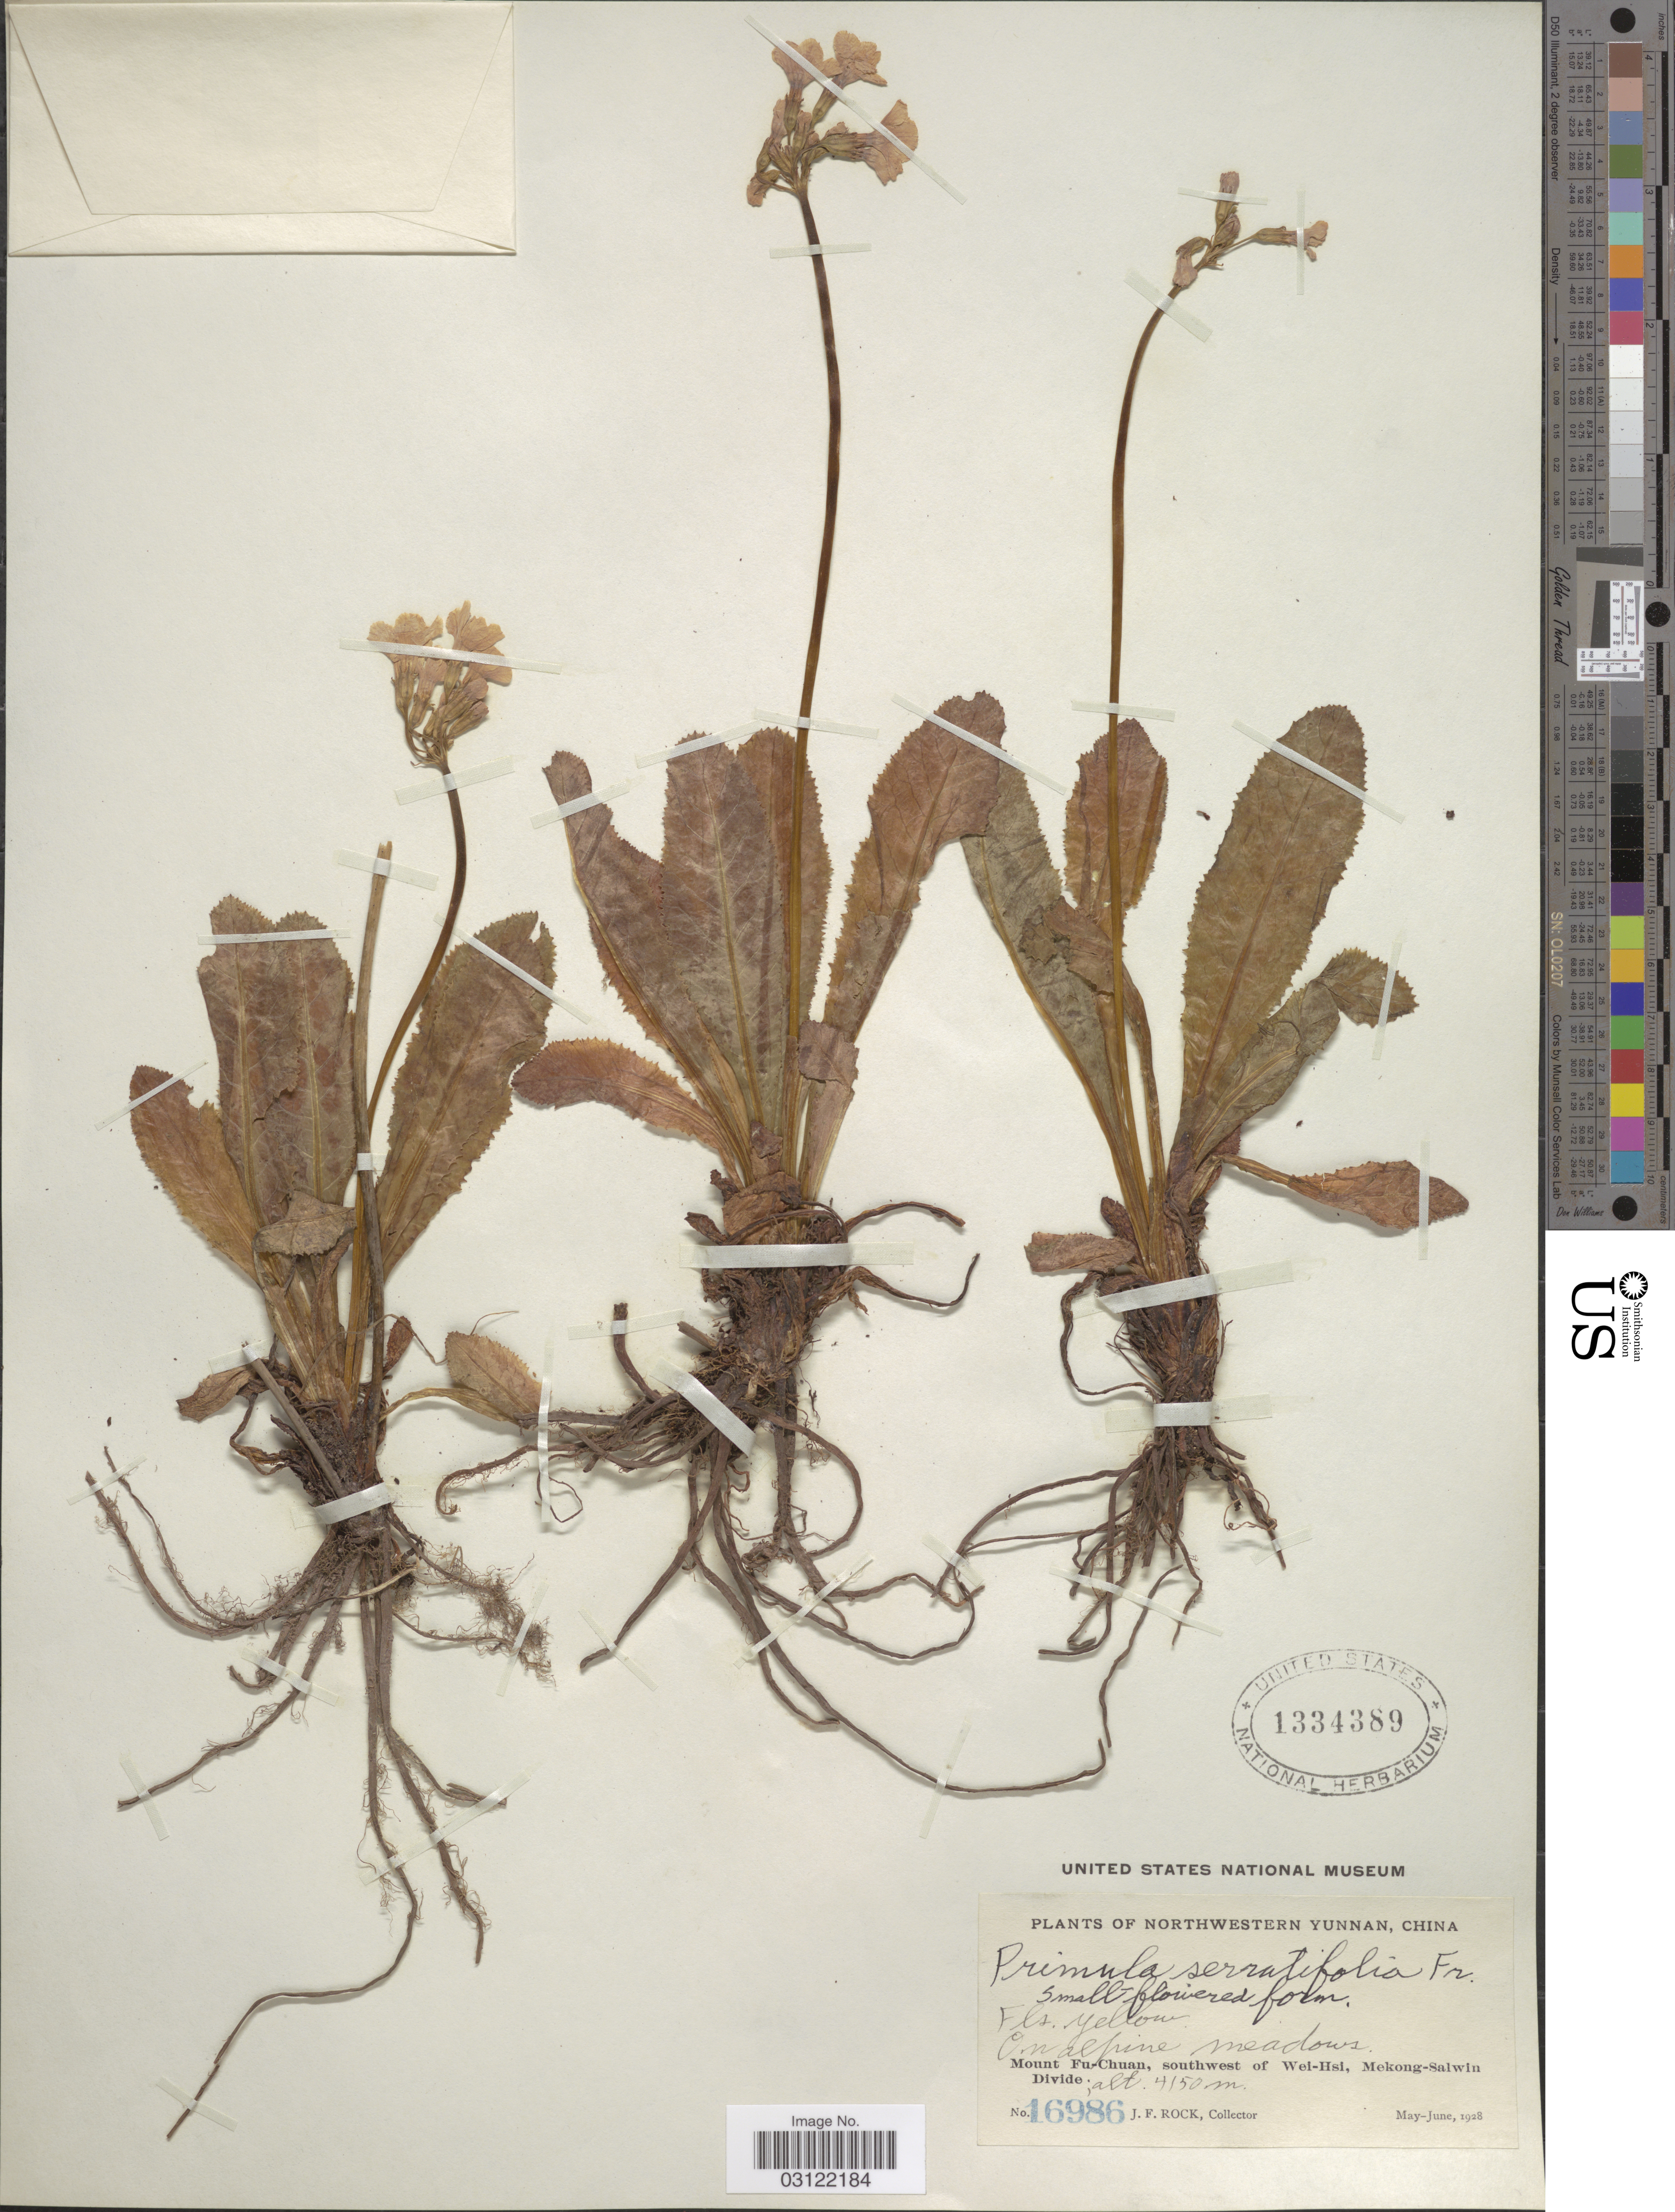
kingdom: Plantae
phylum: Tracheophyta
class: Magnoliopsida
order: Ericales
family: Primulaceae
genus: Primula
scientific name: Primula serratifolia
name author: Franch.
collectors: J. Rock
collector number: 16986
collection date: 1928-05/1928-06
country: China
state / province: Yunnan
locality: Northwestern Yunnan. Mount Fu-Chuan, southwest of Wei-Hsi, Mekong-Salwin Divide.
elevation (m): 4150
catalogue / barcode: US 1334389